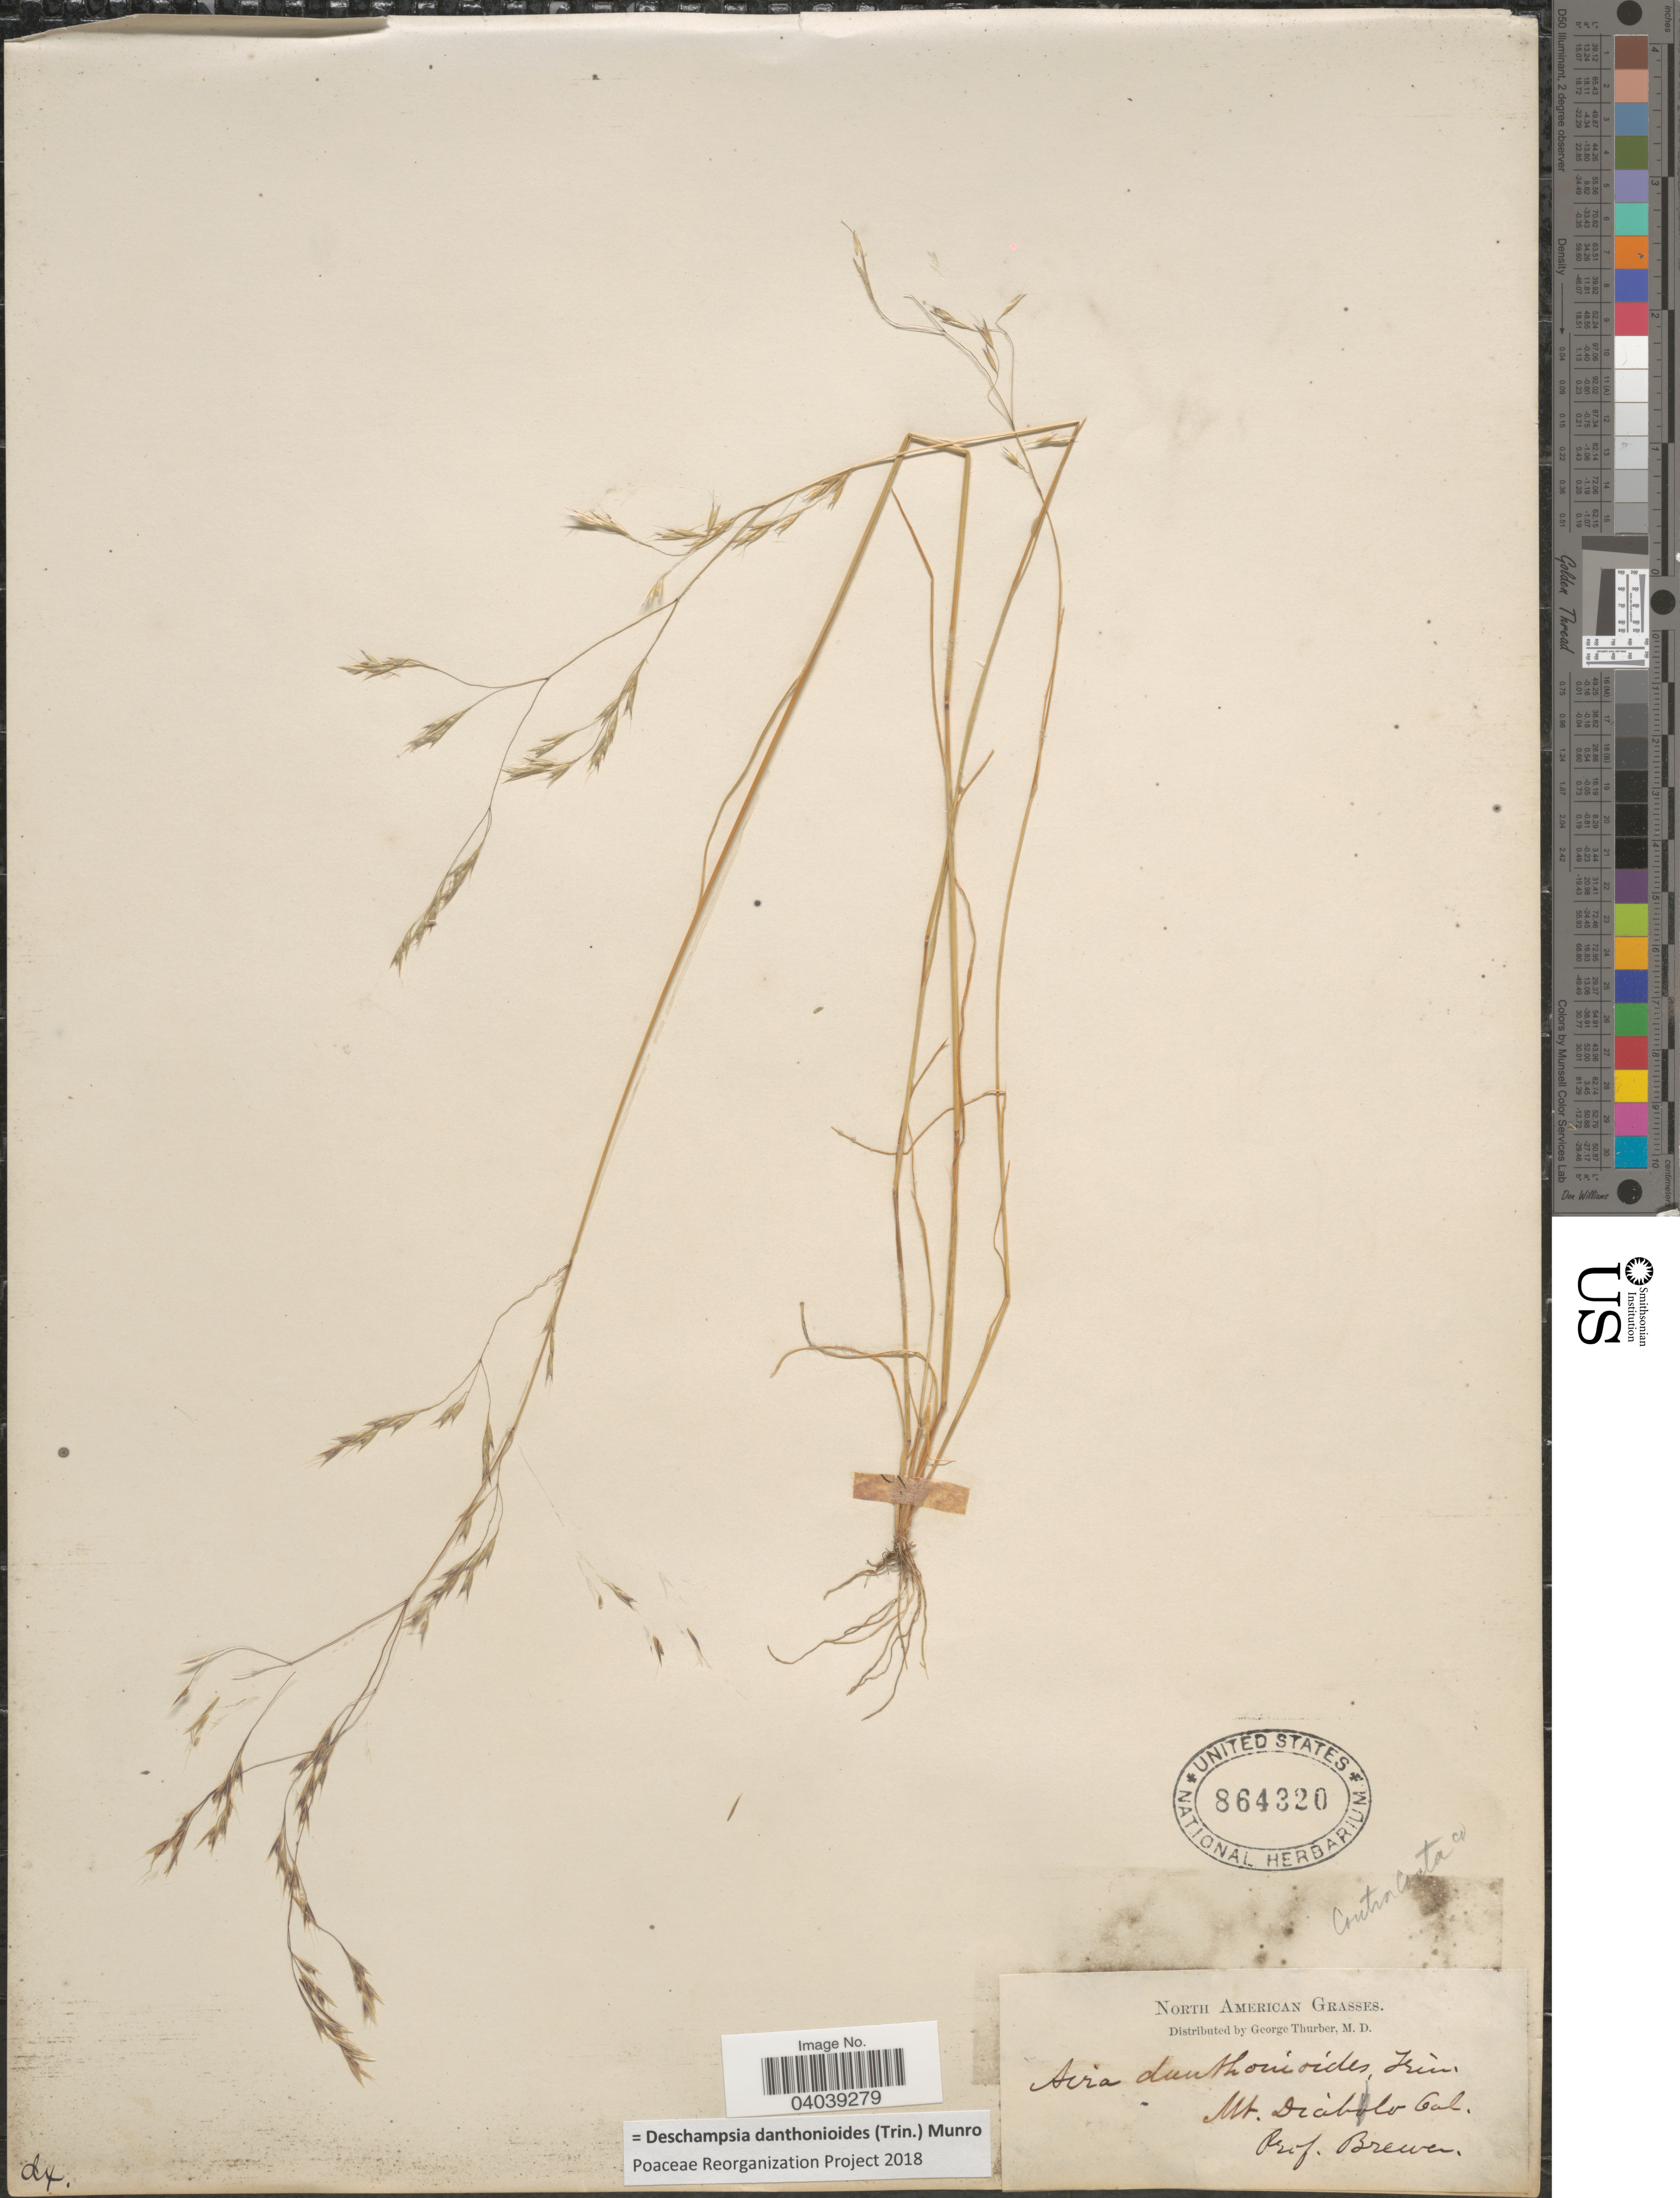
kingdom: Plantae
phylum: Tracheophyta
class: Liliopsida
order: Poales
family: Poaceae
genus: Deschampsia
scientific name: Deschampsia danthonioides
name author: (Trin.) Munro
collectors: -. Brewer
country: United States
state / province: California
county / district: Contra Costa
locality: Contra Costa Co. Mt. Diablo.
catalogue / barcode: US 864320